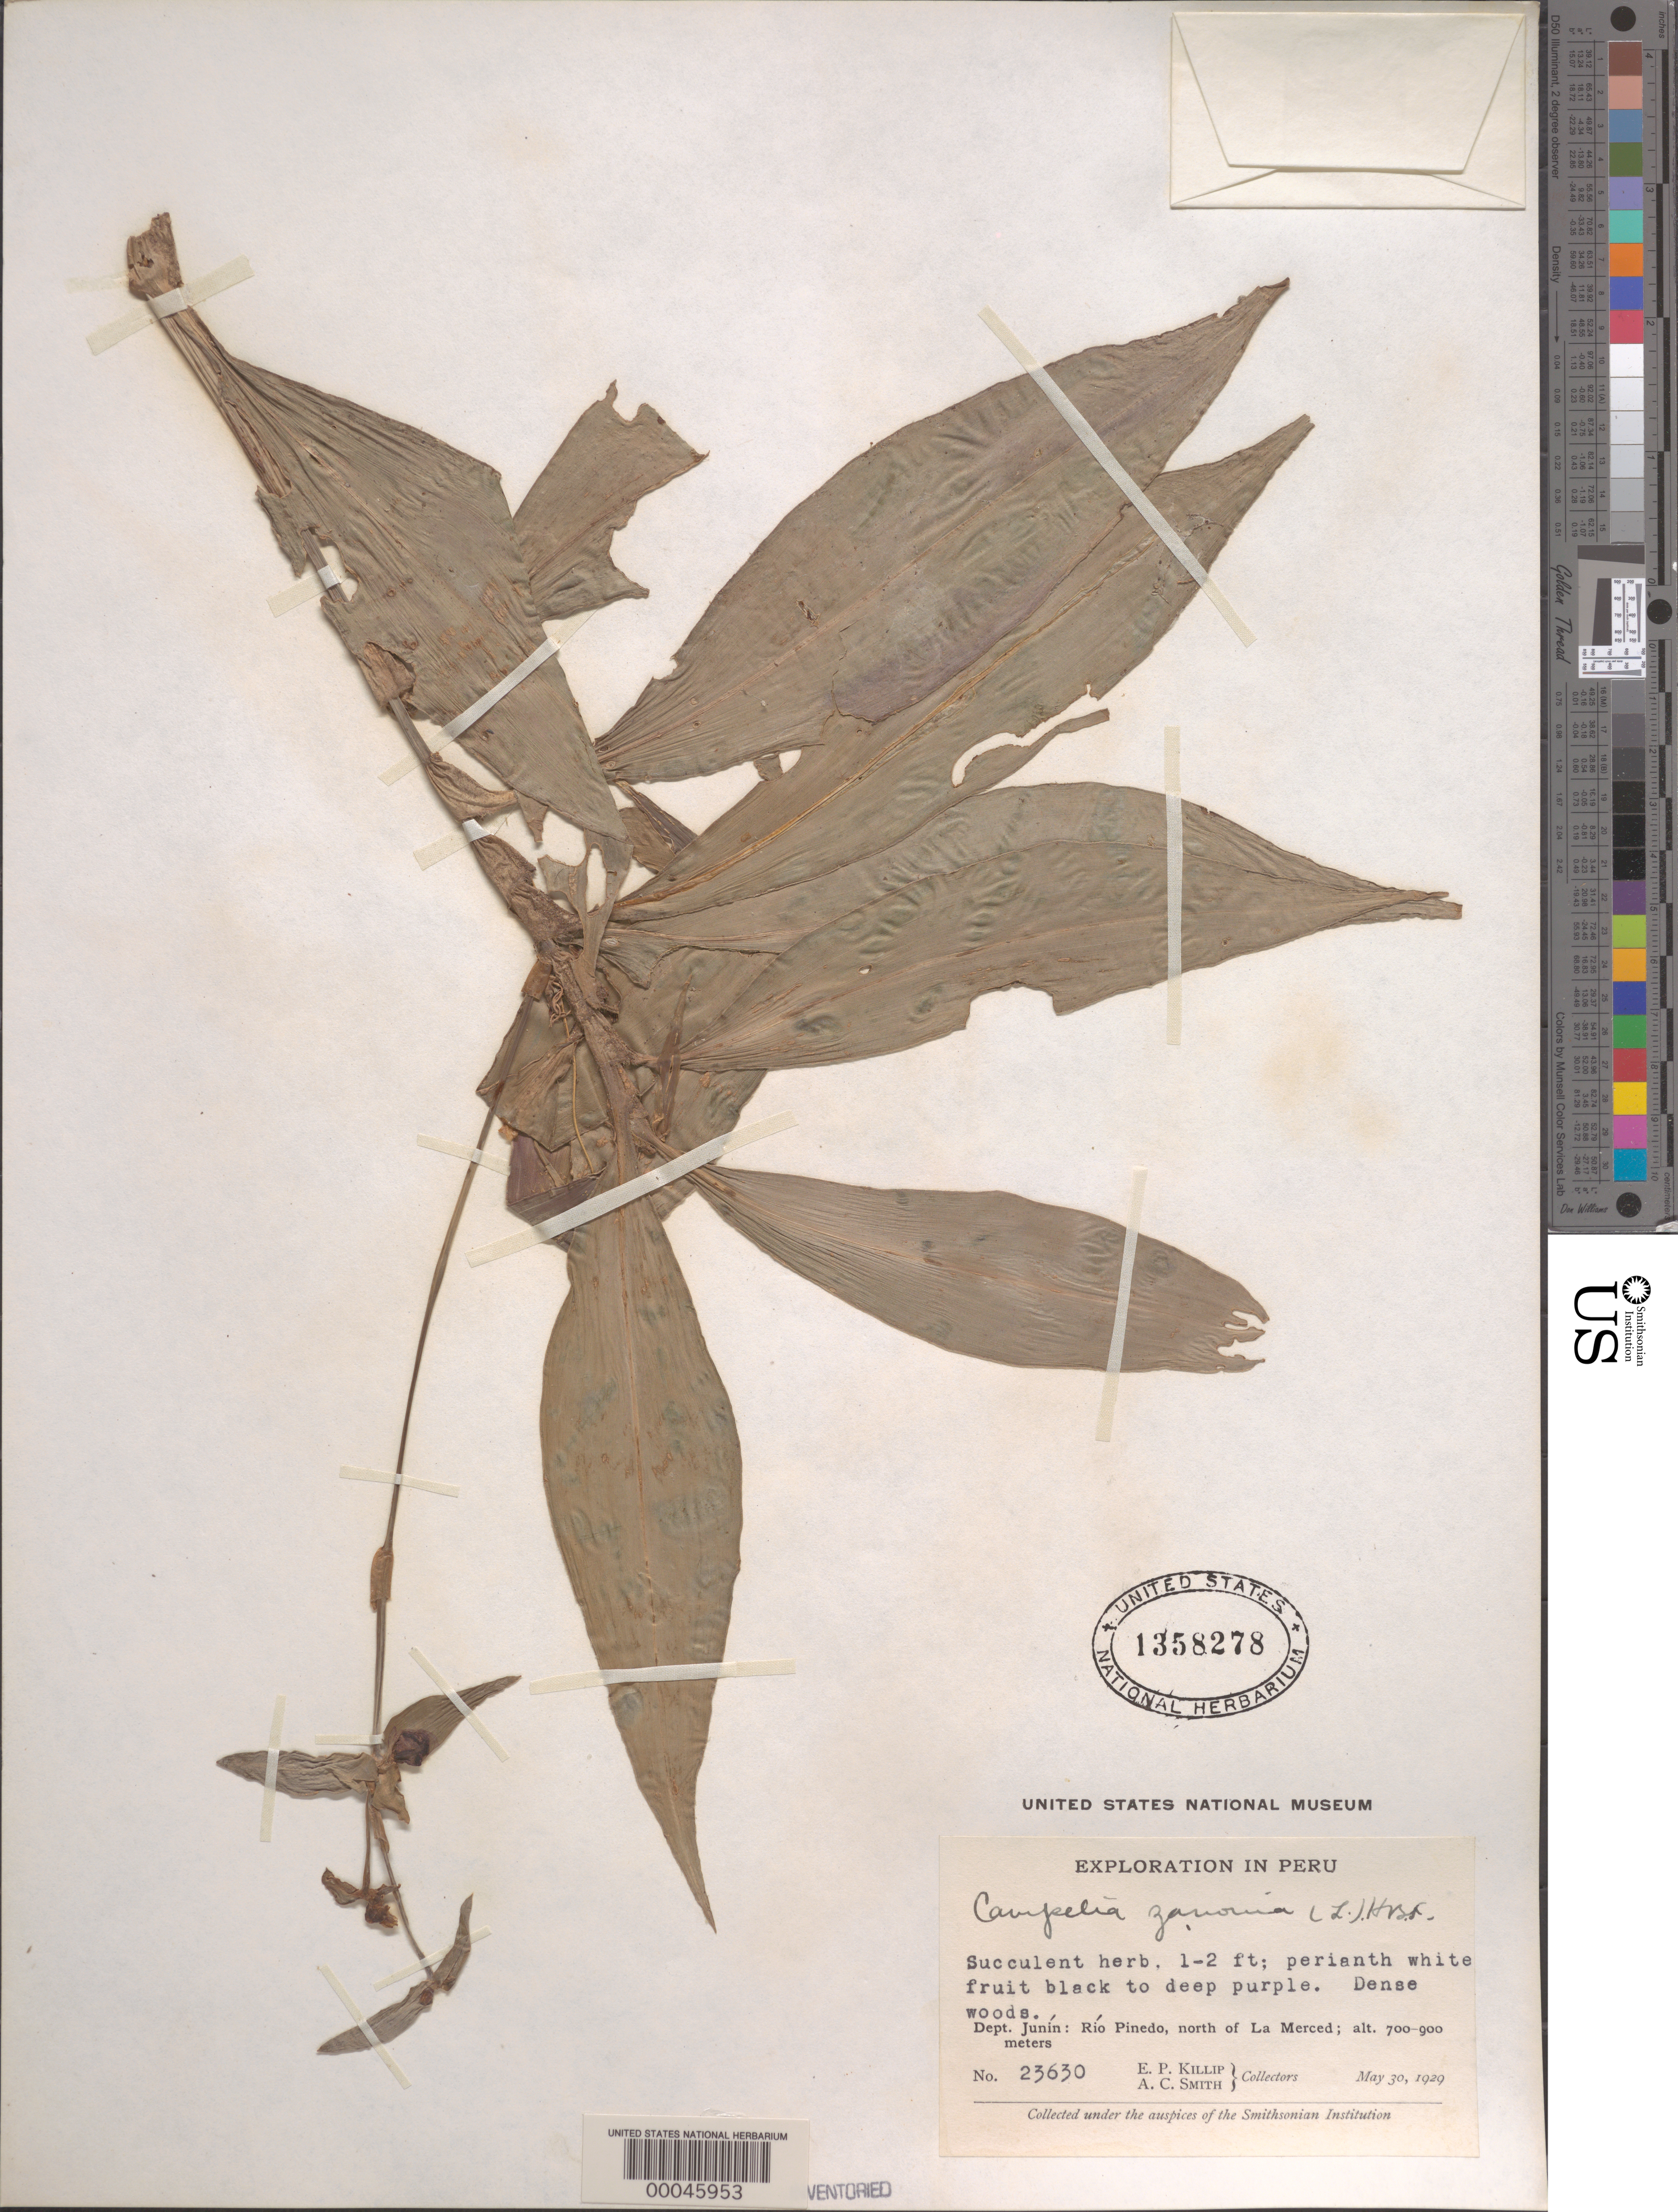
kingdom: Plantae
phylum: Tracheophyta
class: Liliopsida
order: Commelinales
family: Commelinaceae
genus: Tradescantia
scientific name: Tradescantia zanonia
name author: (L.) Sw.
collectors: E. P. Killip & A. C. Smith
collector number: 23630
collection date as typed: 30 May 1929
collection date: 1929-05-30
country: Peru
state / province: Junín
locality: Rio pinedo, n of la merced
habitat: Dense forest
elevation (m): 700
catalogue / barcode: US 1358278